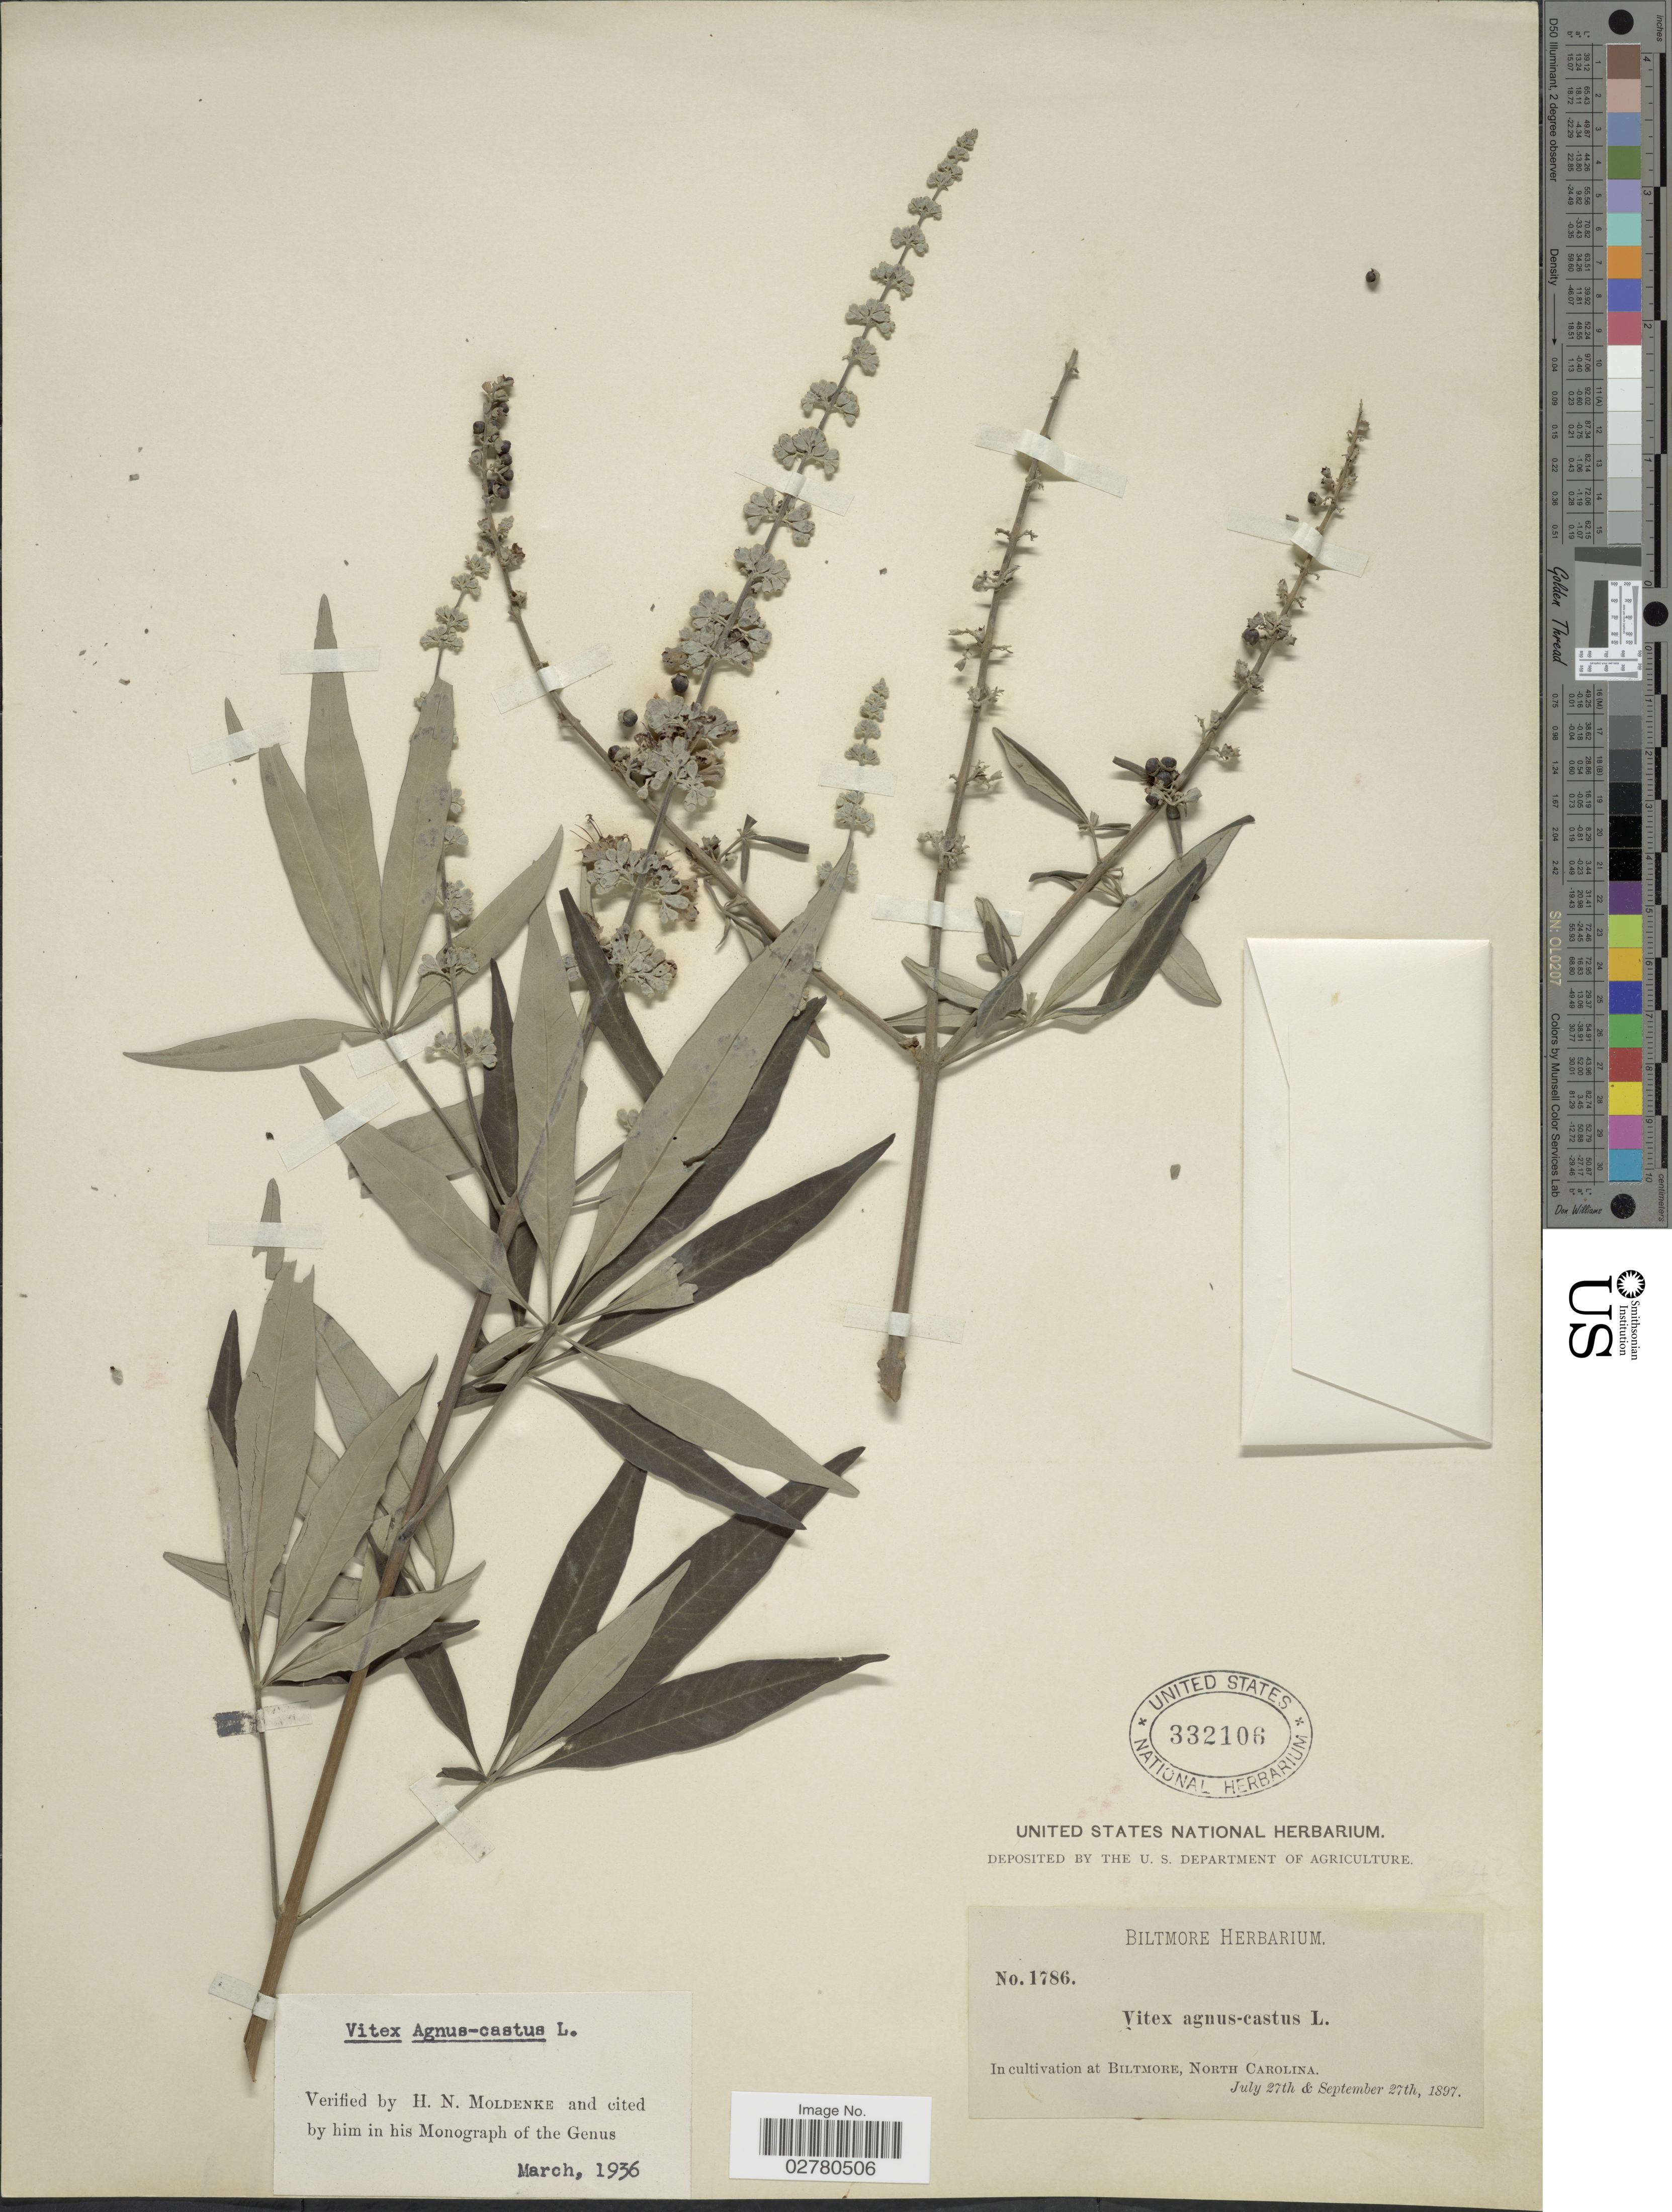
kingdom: Plantae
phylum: Tracheophyta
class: Magnoliopsida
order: Lamiales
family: Lamiaceae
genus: Vitex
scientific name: Vitex agnus-castus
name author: L.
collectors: ex herb. Biltmore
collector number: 1786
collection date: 1897-07-27/1897-09-27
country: United States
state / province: North Carolina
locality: Biltmore.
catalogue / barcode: US 332106